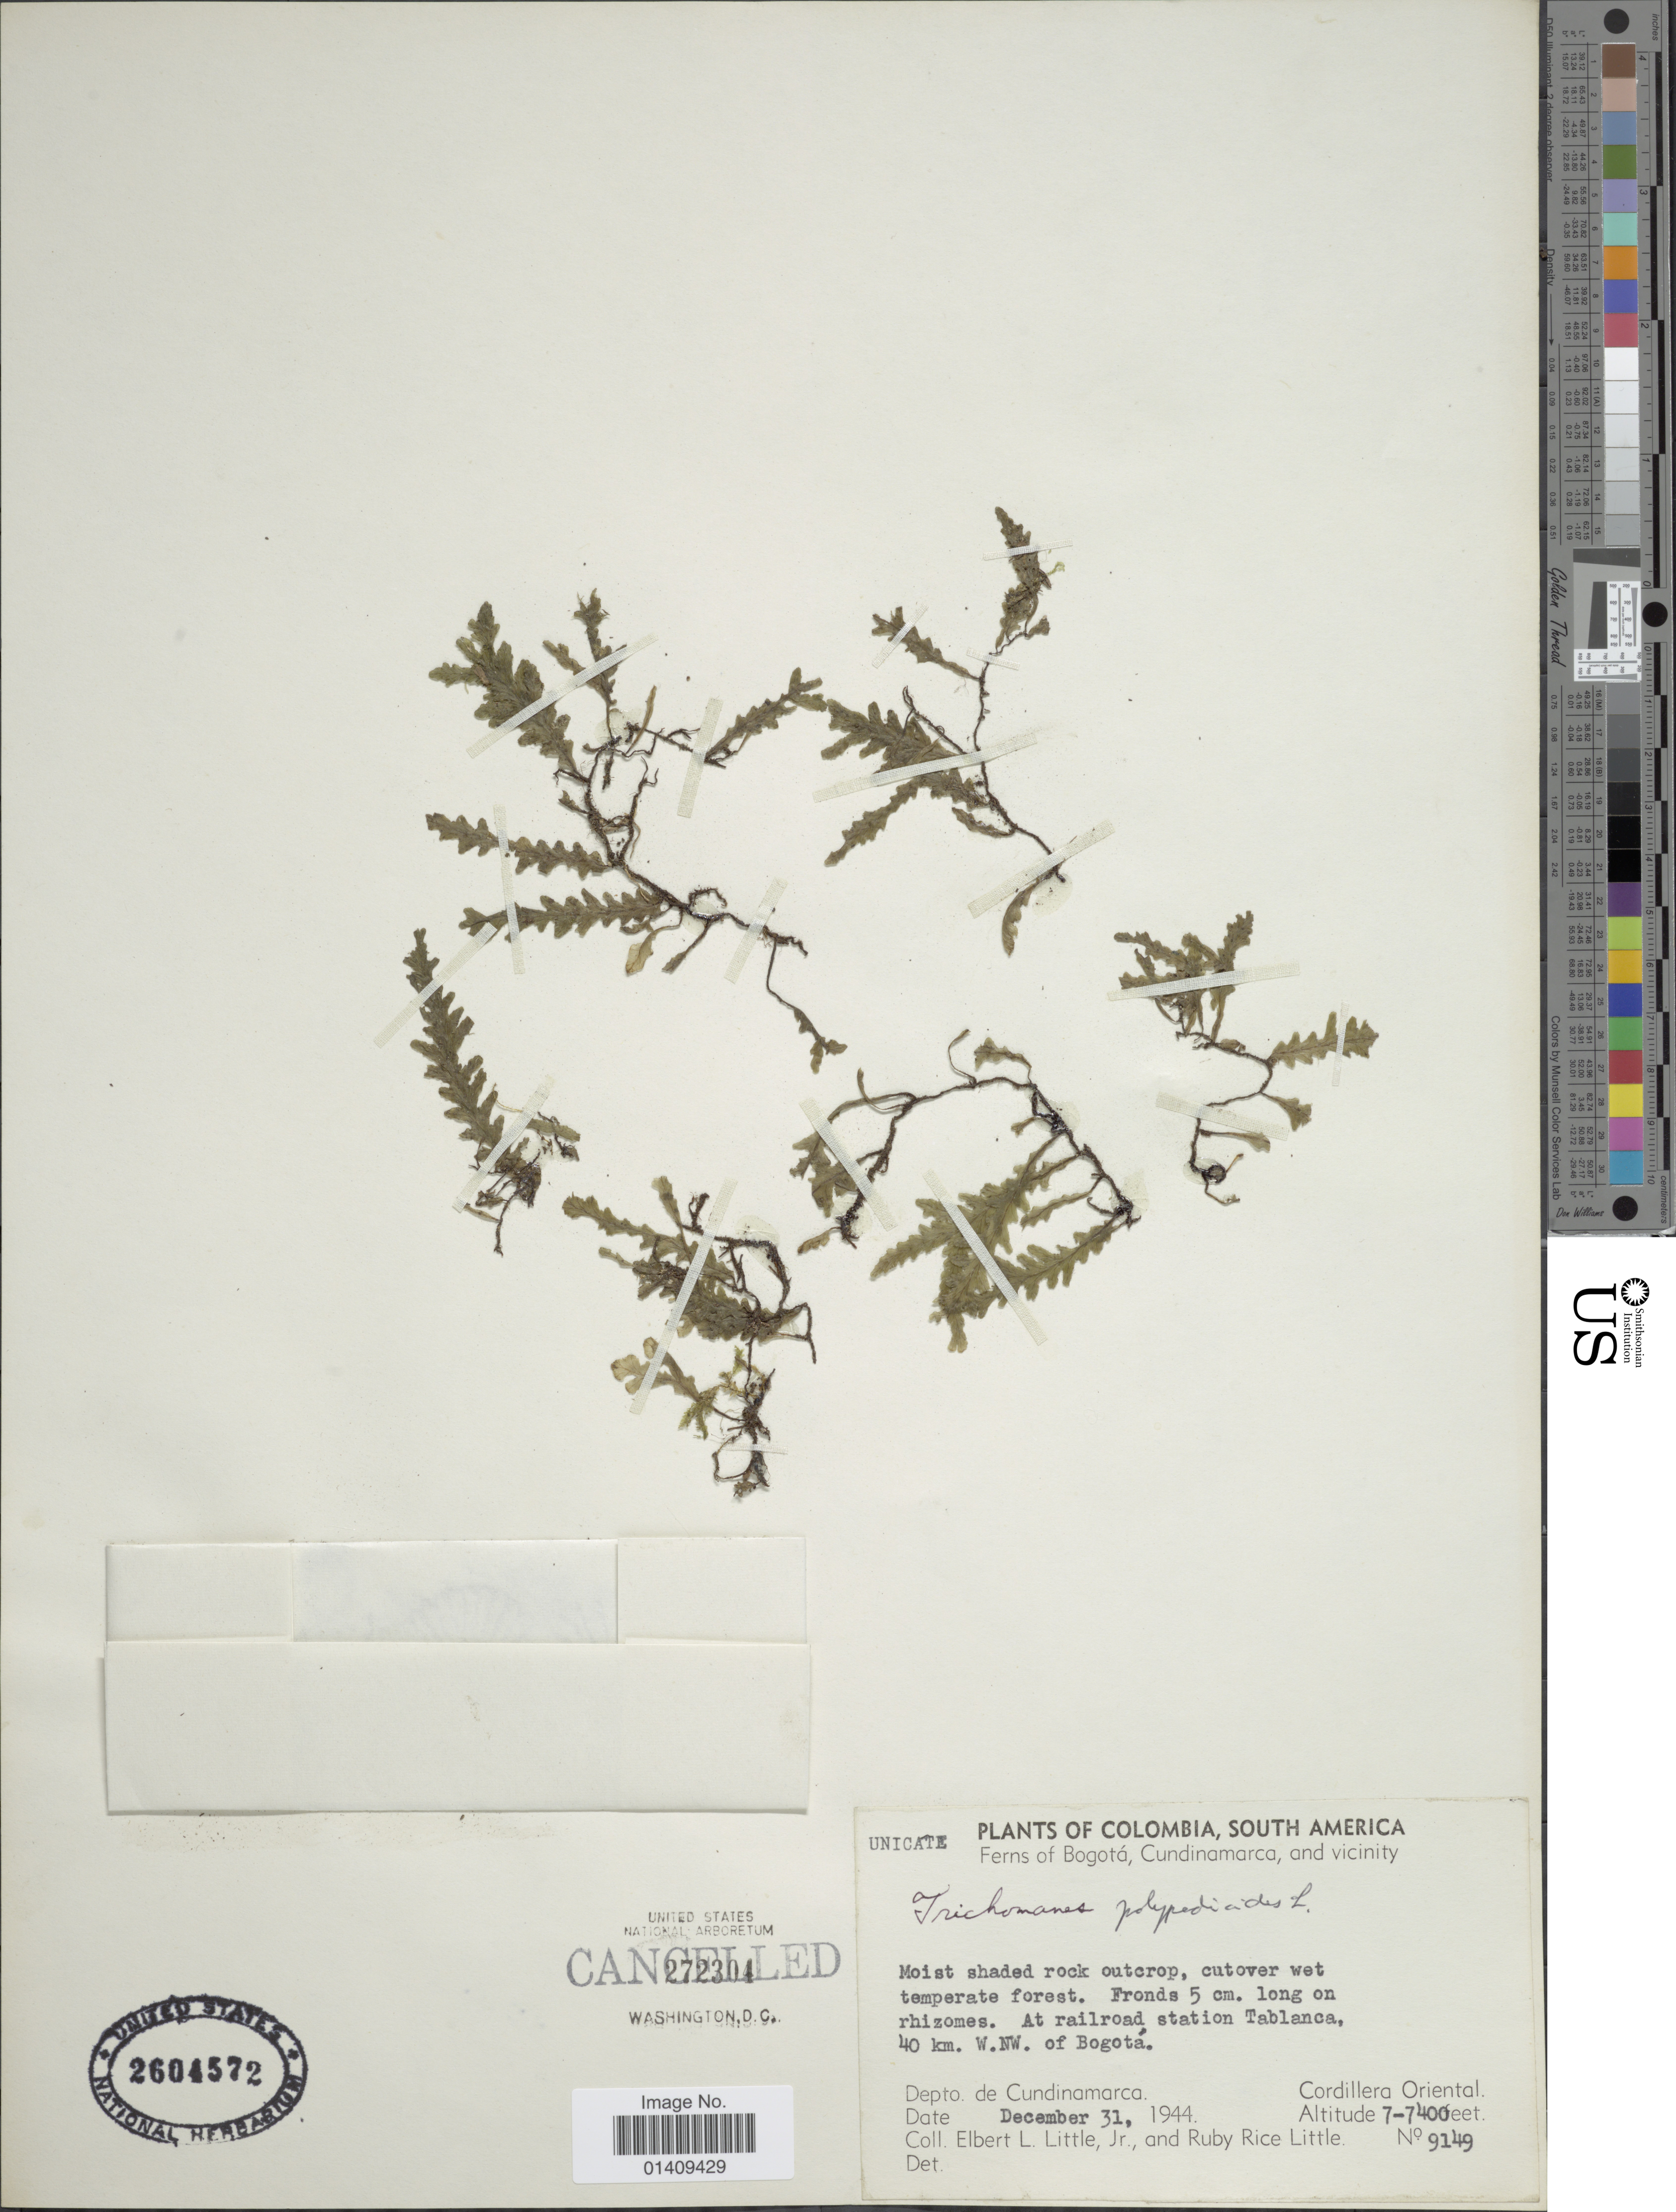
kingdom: Plantae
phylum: Tracheophyta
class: Polypodiopsida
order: Hymenophyllales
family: Hymenophyllaceae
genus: Trichomanes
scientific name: Trichomanes polypodioides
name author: L.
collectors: E. L. Little & R. R. Little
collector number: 9149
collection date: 1944-12-31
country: Colombia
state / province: Cundinamarca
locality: Ferns of Bogota Cundinamarca and vicinity depto. de Cundinamarca at railroad station Tablanca 40 km W.NW of Bogota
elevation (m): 2134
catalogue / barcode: US 272304